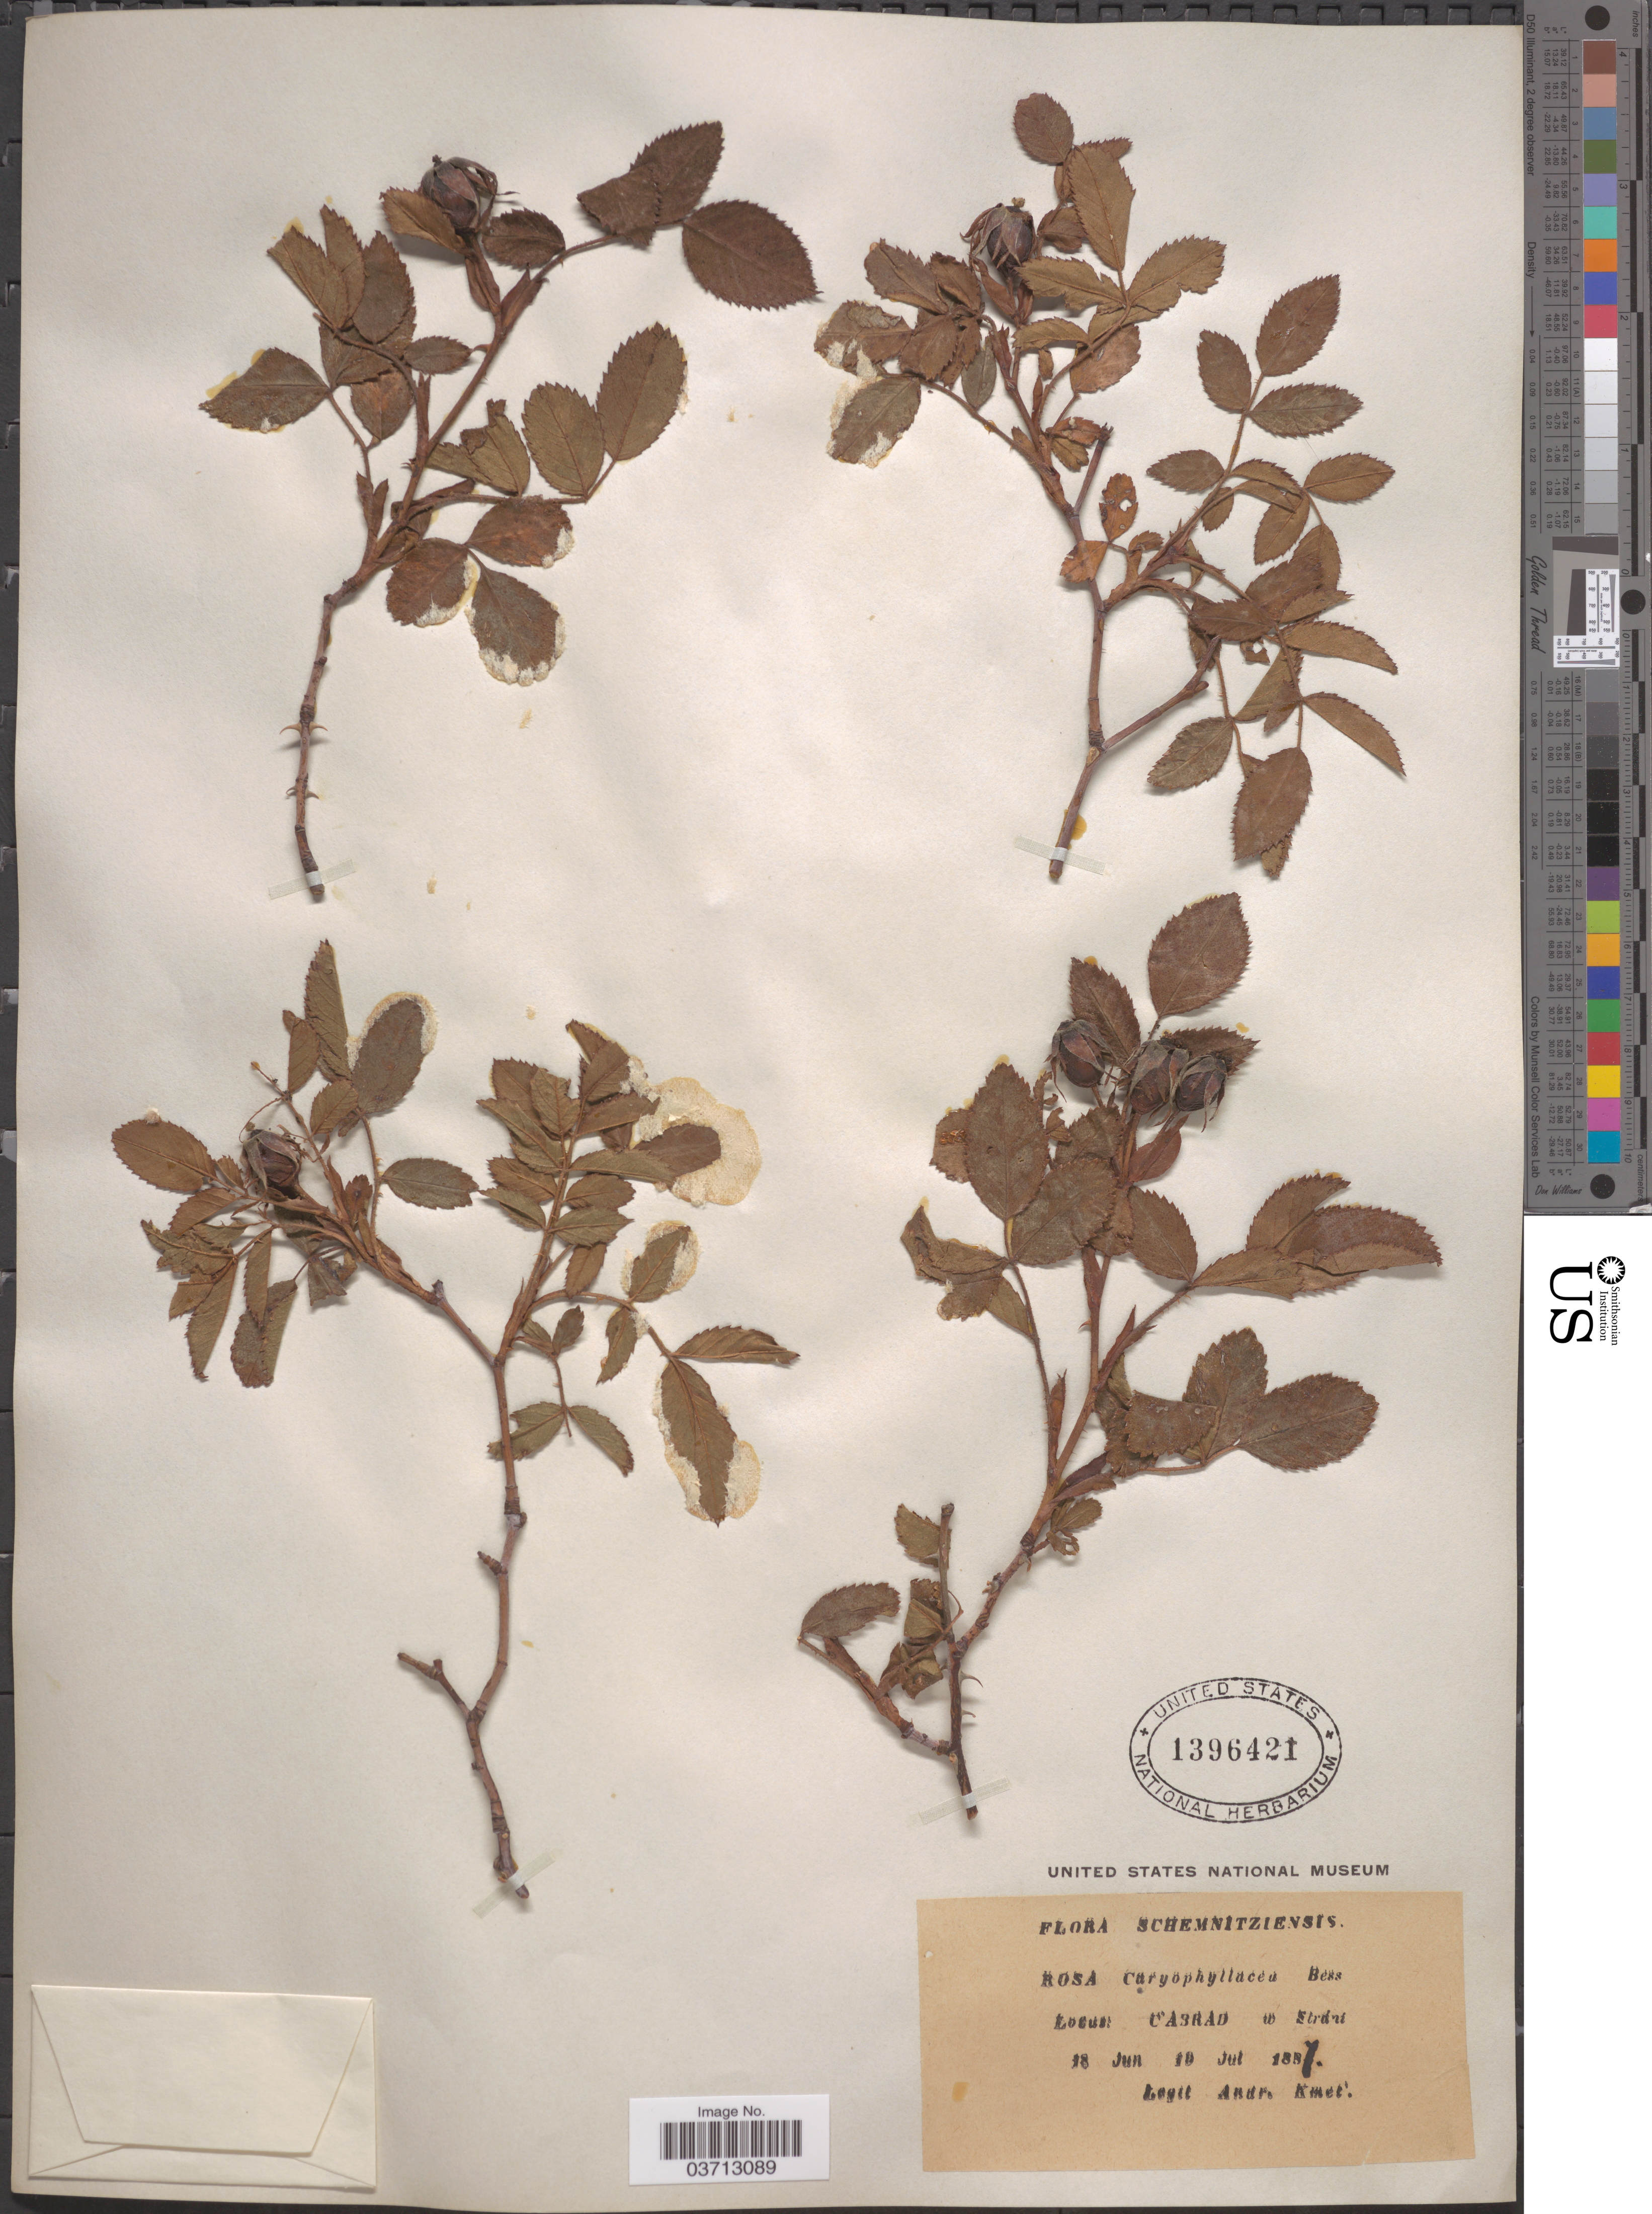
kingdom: Plantae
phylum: Tracheophyta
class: Magnoliopsida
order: Rosales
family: Rosaceae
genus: Rosa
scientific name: Rosa caryophyllacea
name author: Besser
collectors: A. Kmet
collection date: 1887-06-18/1887-07-19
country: Slovakia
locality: Schemnitziensis. Cabrad w Stráni.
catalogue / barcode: US 1396421